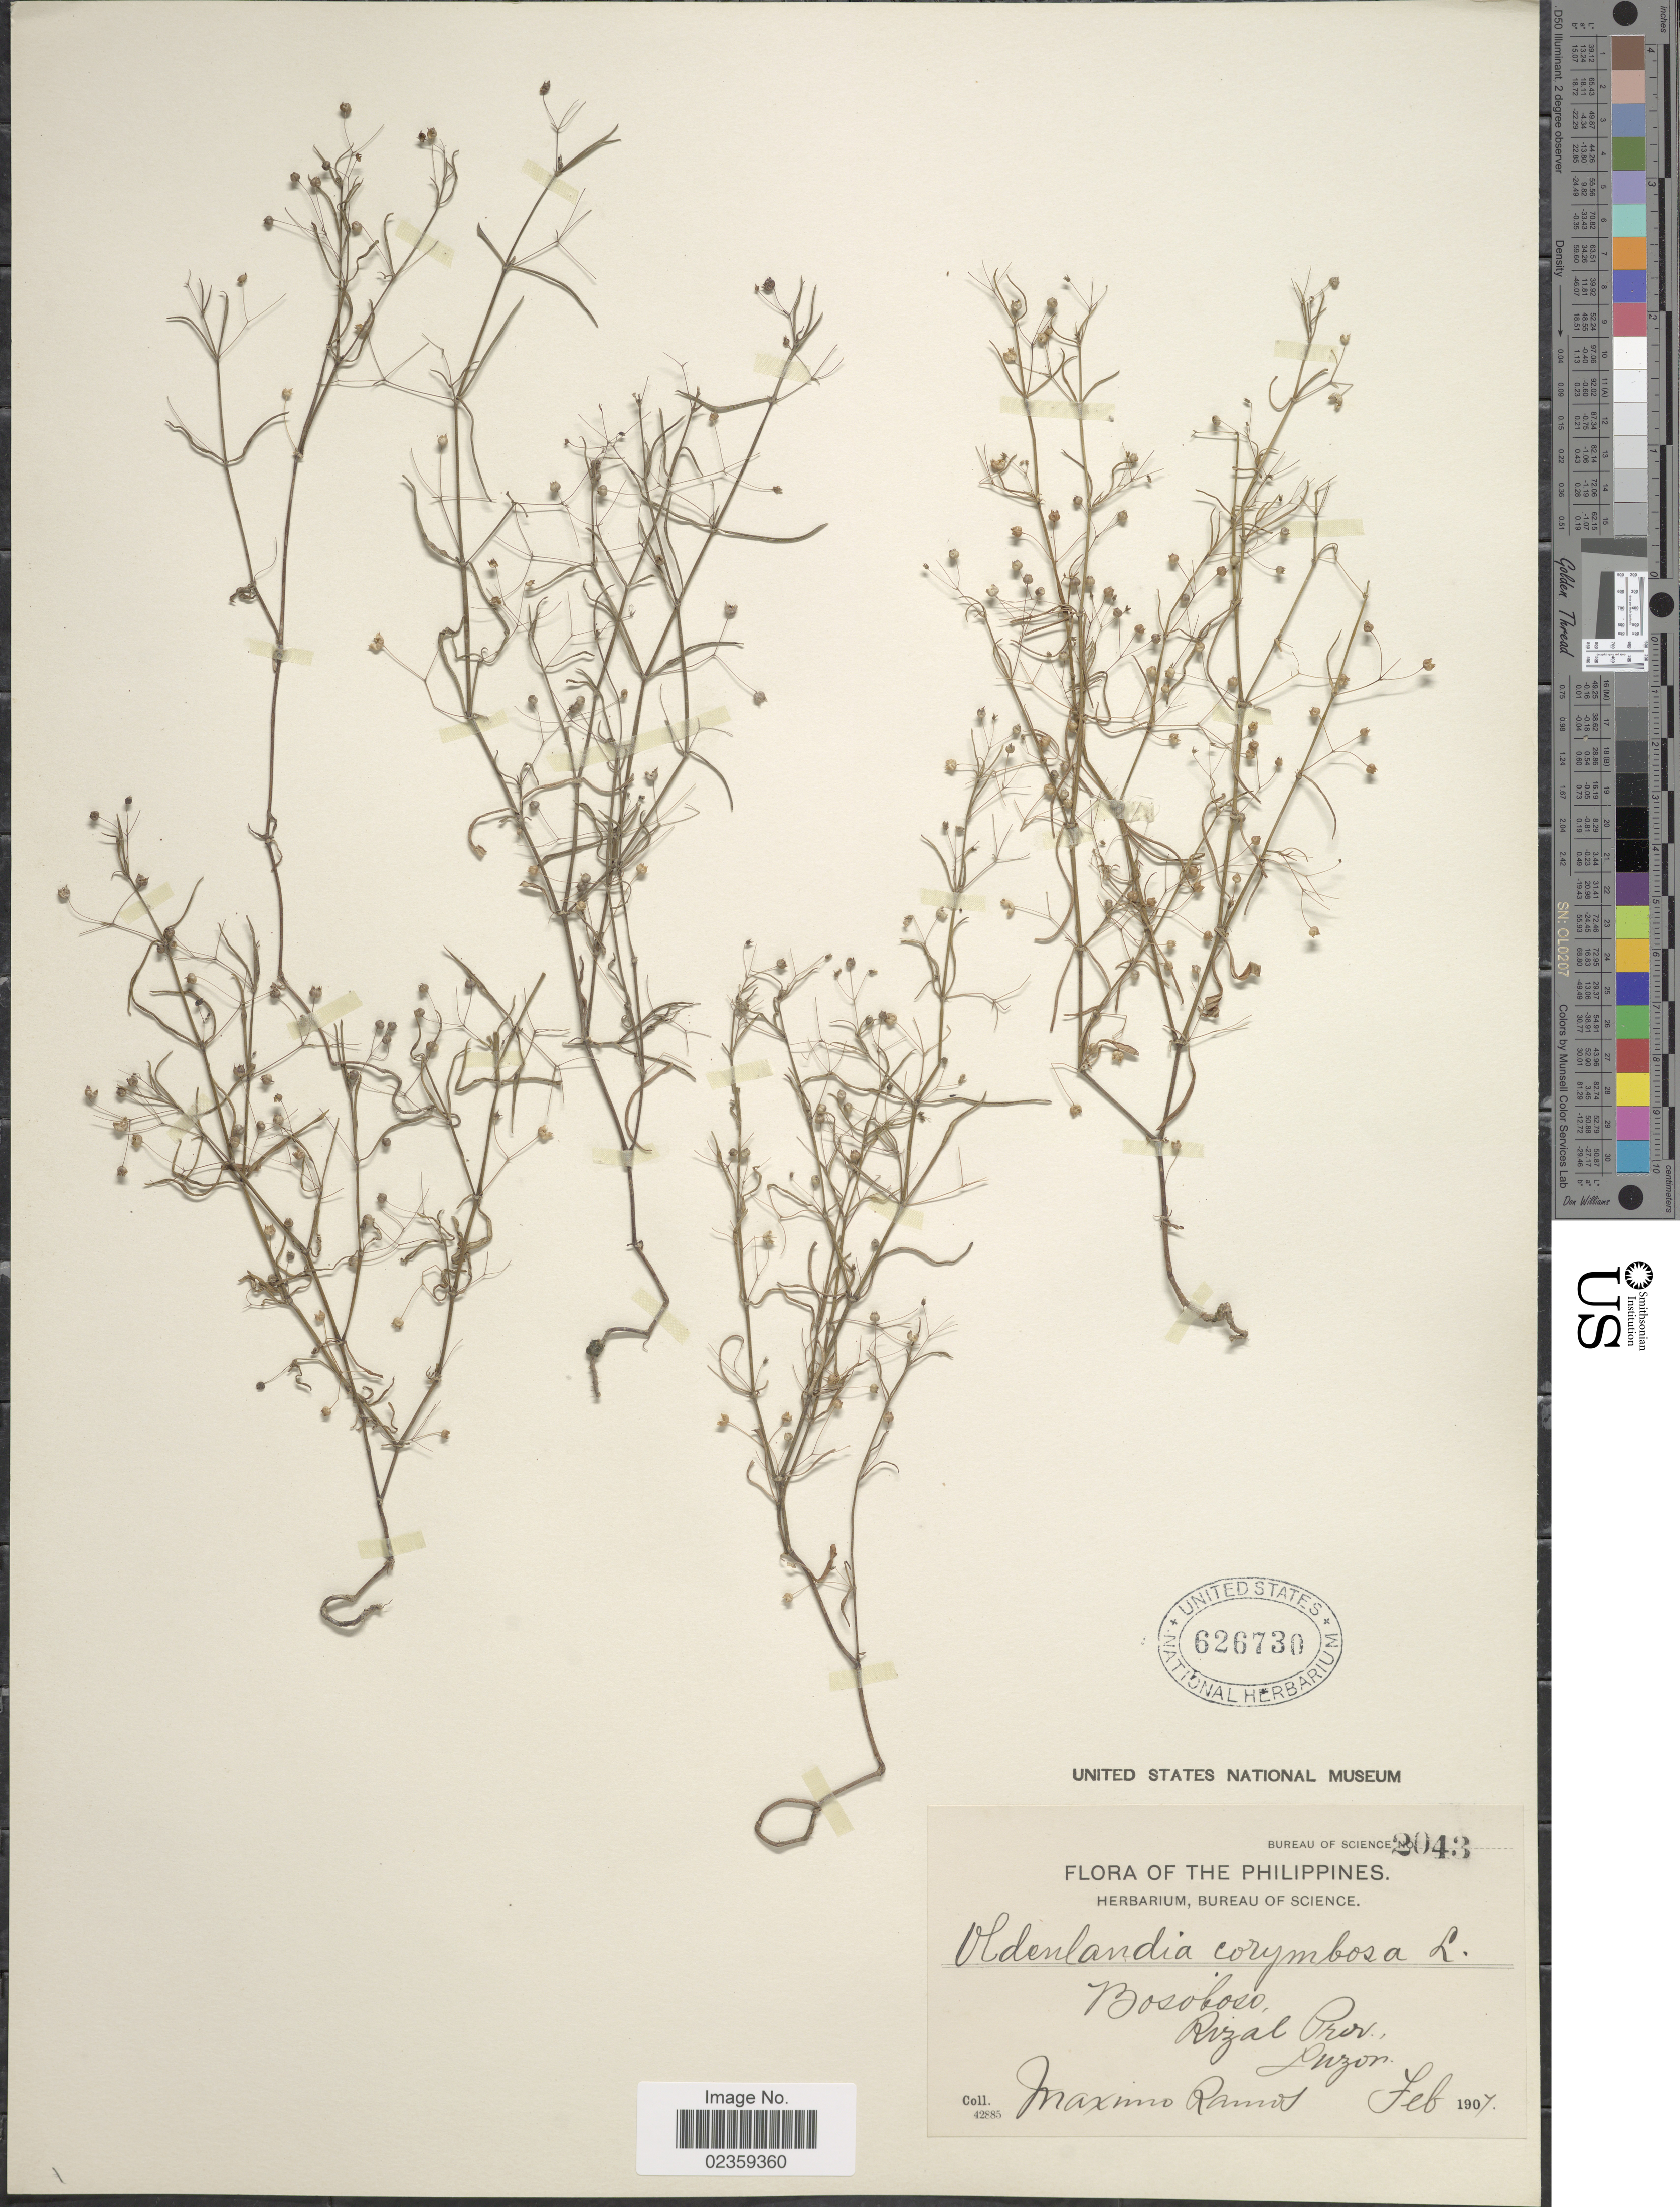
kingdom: Plantae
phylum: Tracheophyta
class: Magnoliopsida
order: Gentianales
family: Rubiaceae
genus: Oldenlandia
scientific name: Oldenlandia corymbosa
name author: L.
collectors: M. Ramos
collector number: Bureau of Science 2043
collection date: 1907-02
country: Philippines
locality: Bosoboso. Rizal Prov., Luzon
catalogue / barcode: US 626730